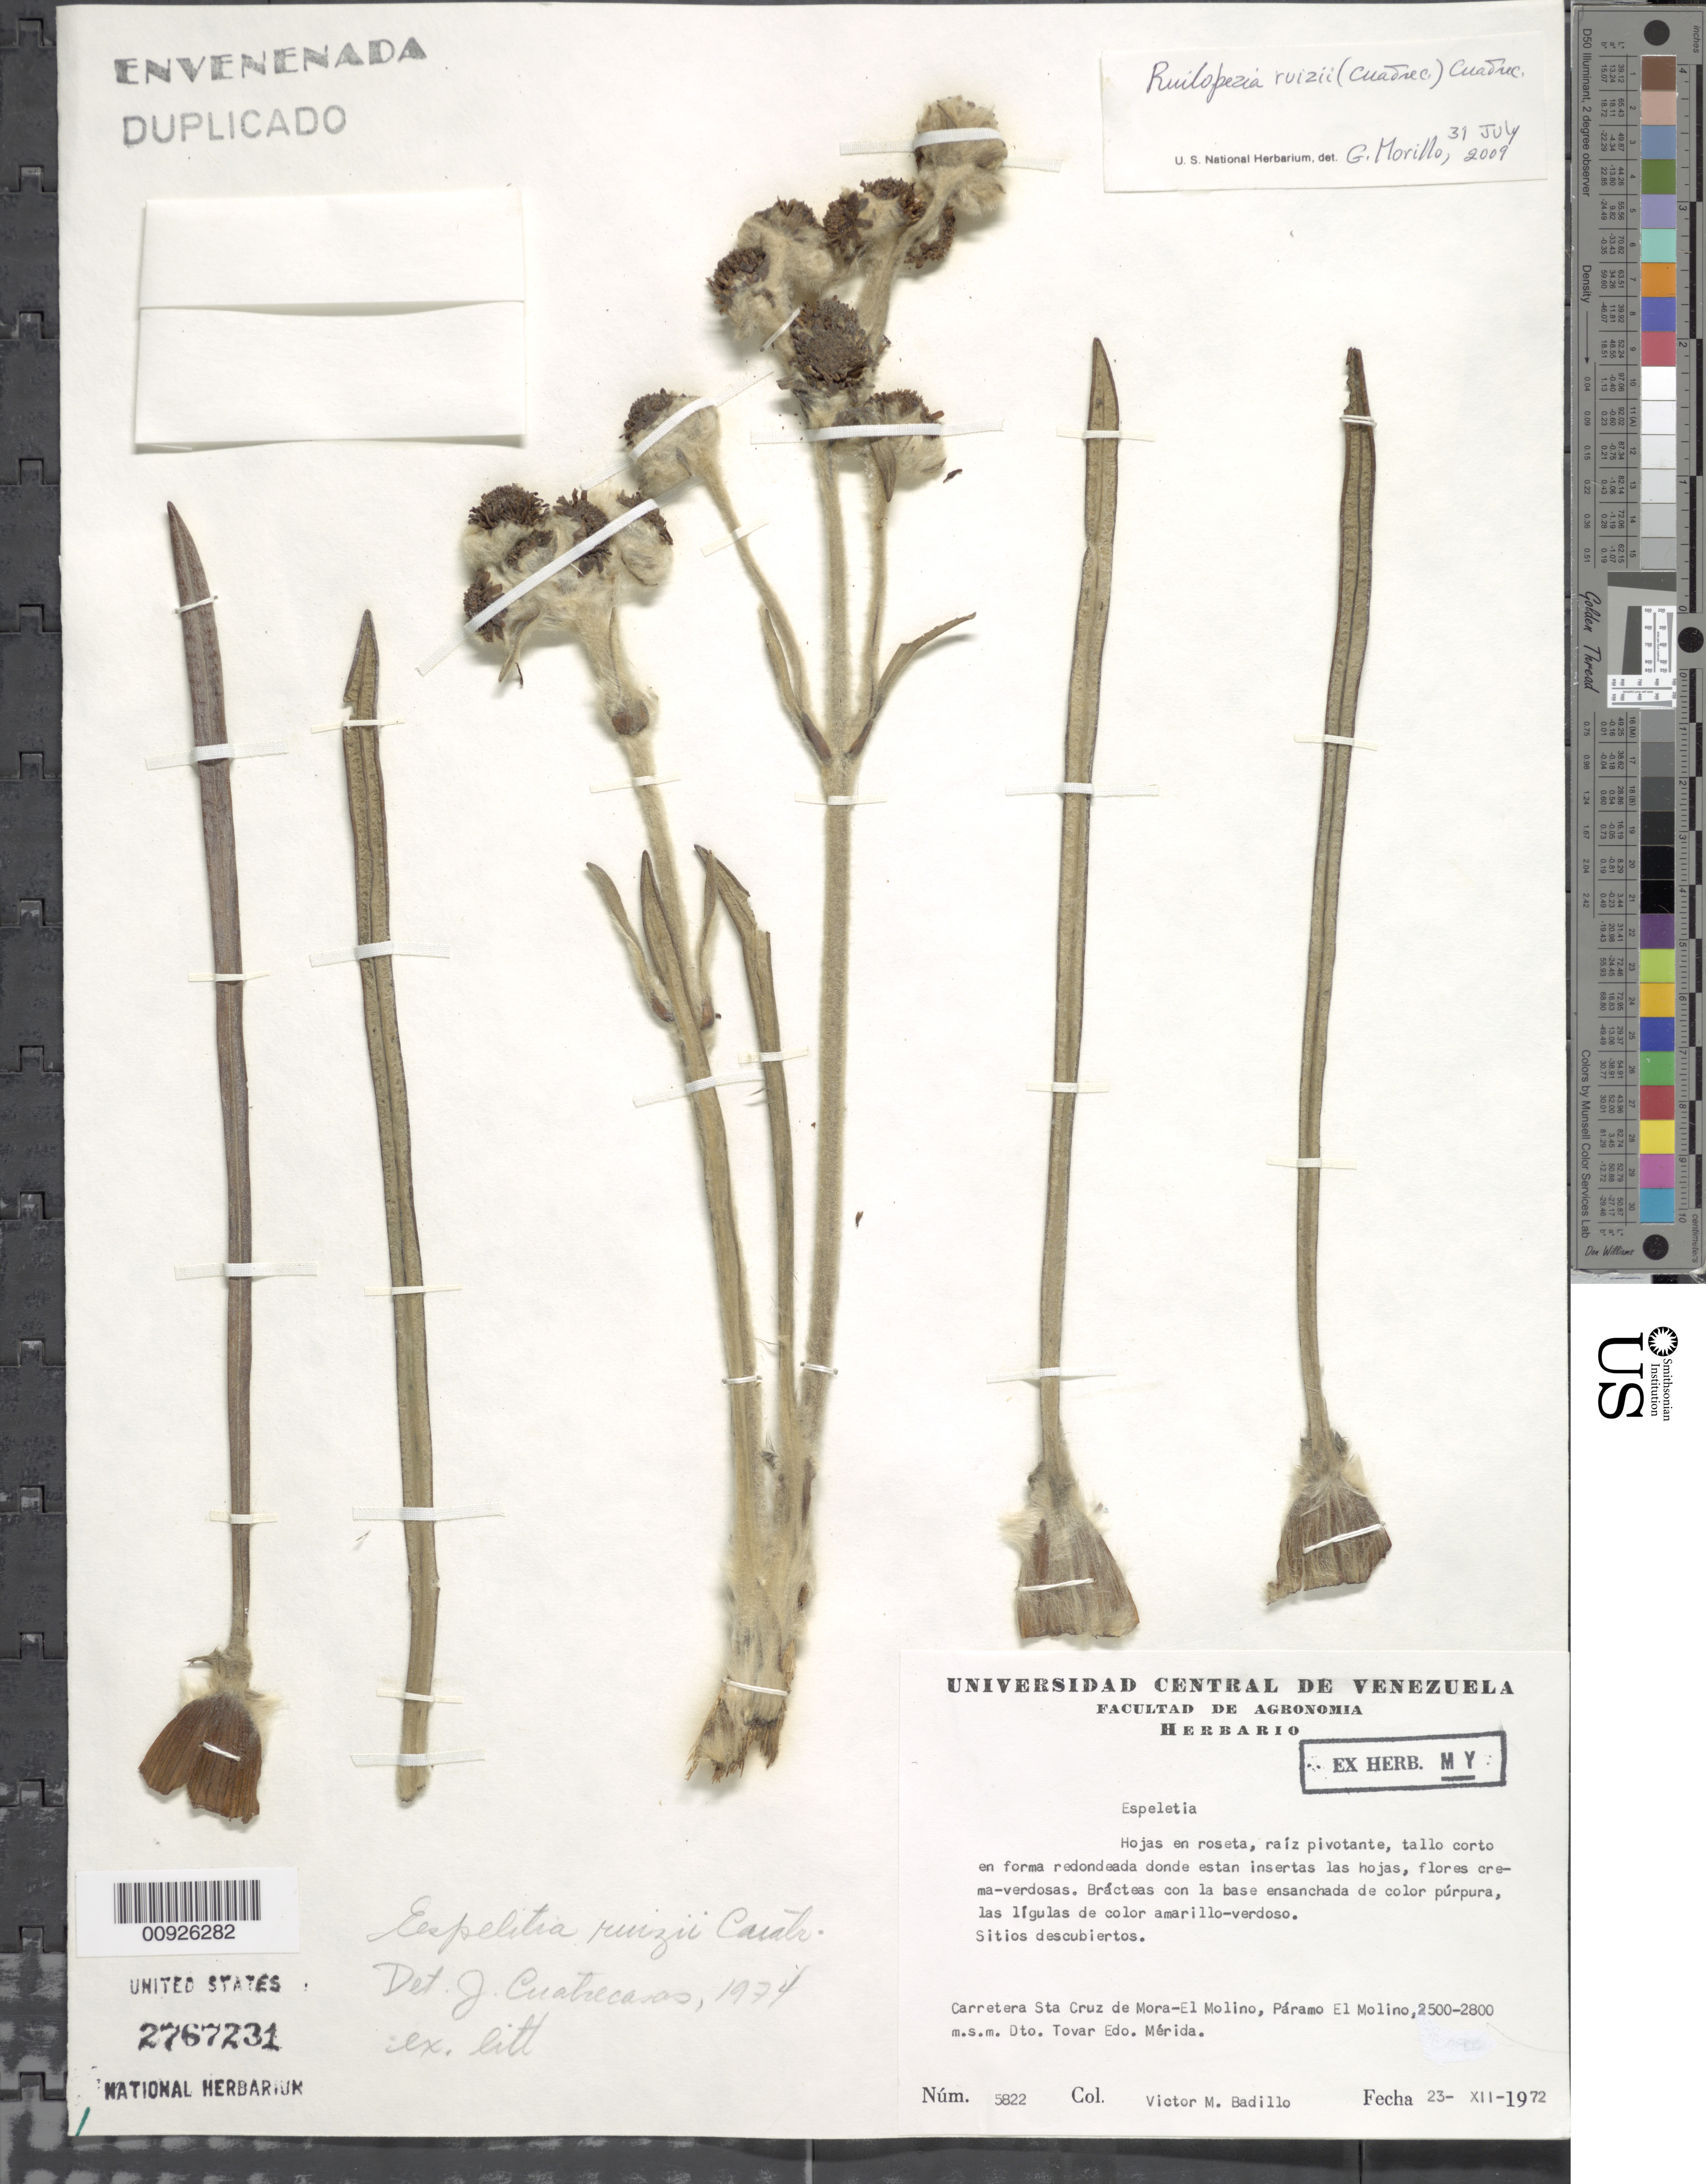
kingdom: Plantae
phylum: Tracheophyta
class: Magnoliopsida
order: Asterales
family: Asteraceae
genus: Ruilopezia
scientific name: Ruilopezia ruizii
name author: (Cuatrec.) Cuatrec.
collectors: V. Badillo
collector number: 5822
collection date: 1972-12-23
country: Venezuela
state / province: Mérida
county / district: Tovar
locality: Páramo El Molino. Carretera Santa Cruz de Mora - El Molino.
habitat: Sitios descubiertos.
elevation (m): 2500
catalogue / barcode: US 2767231